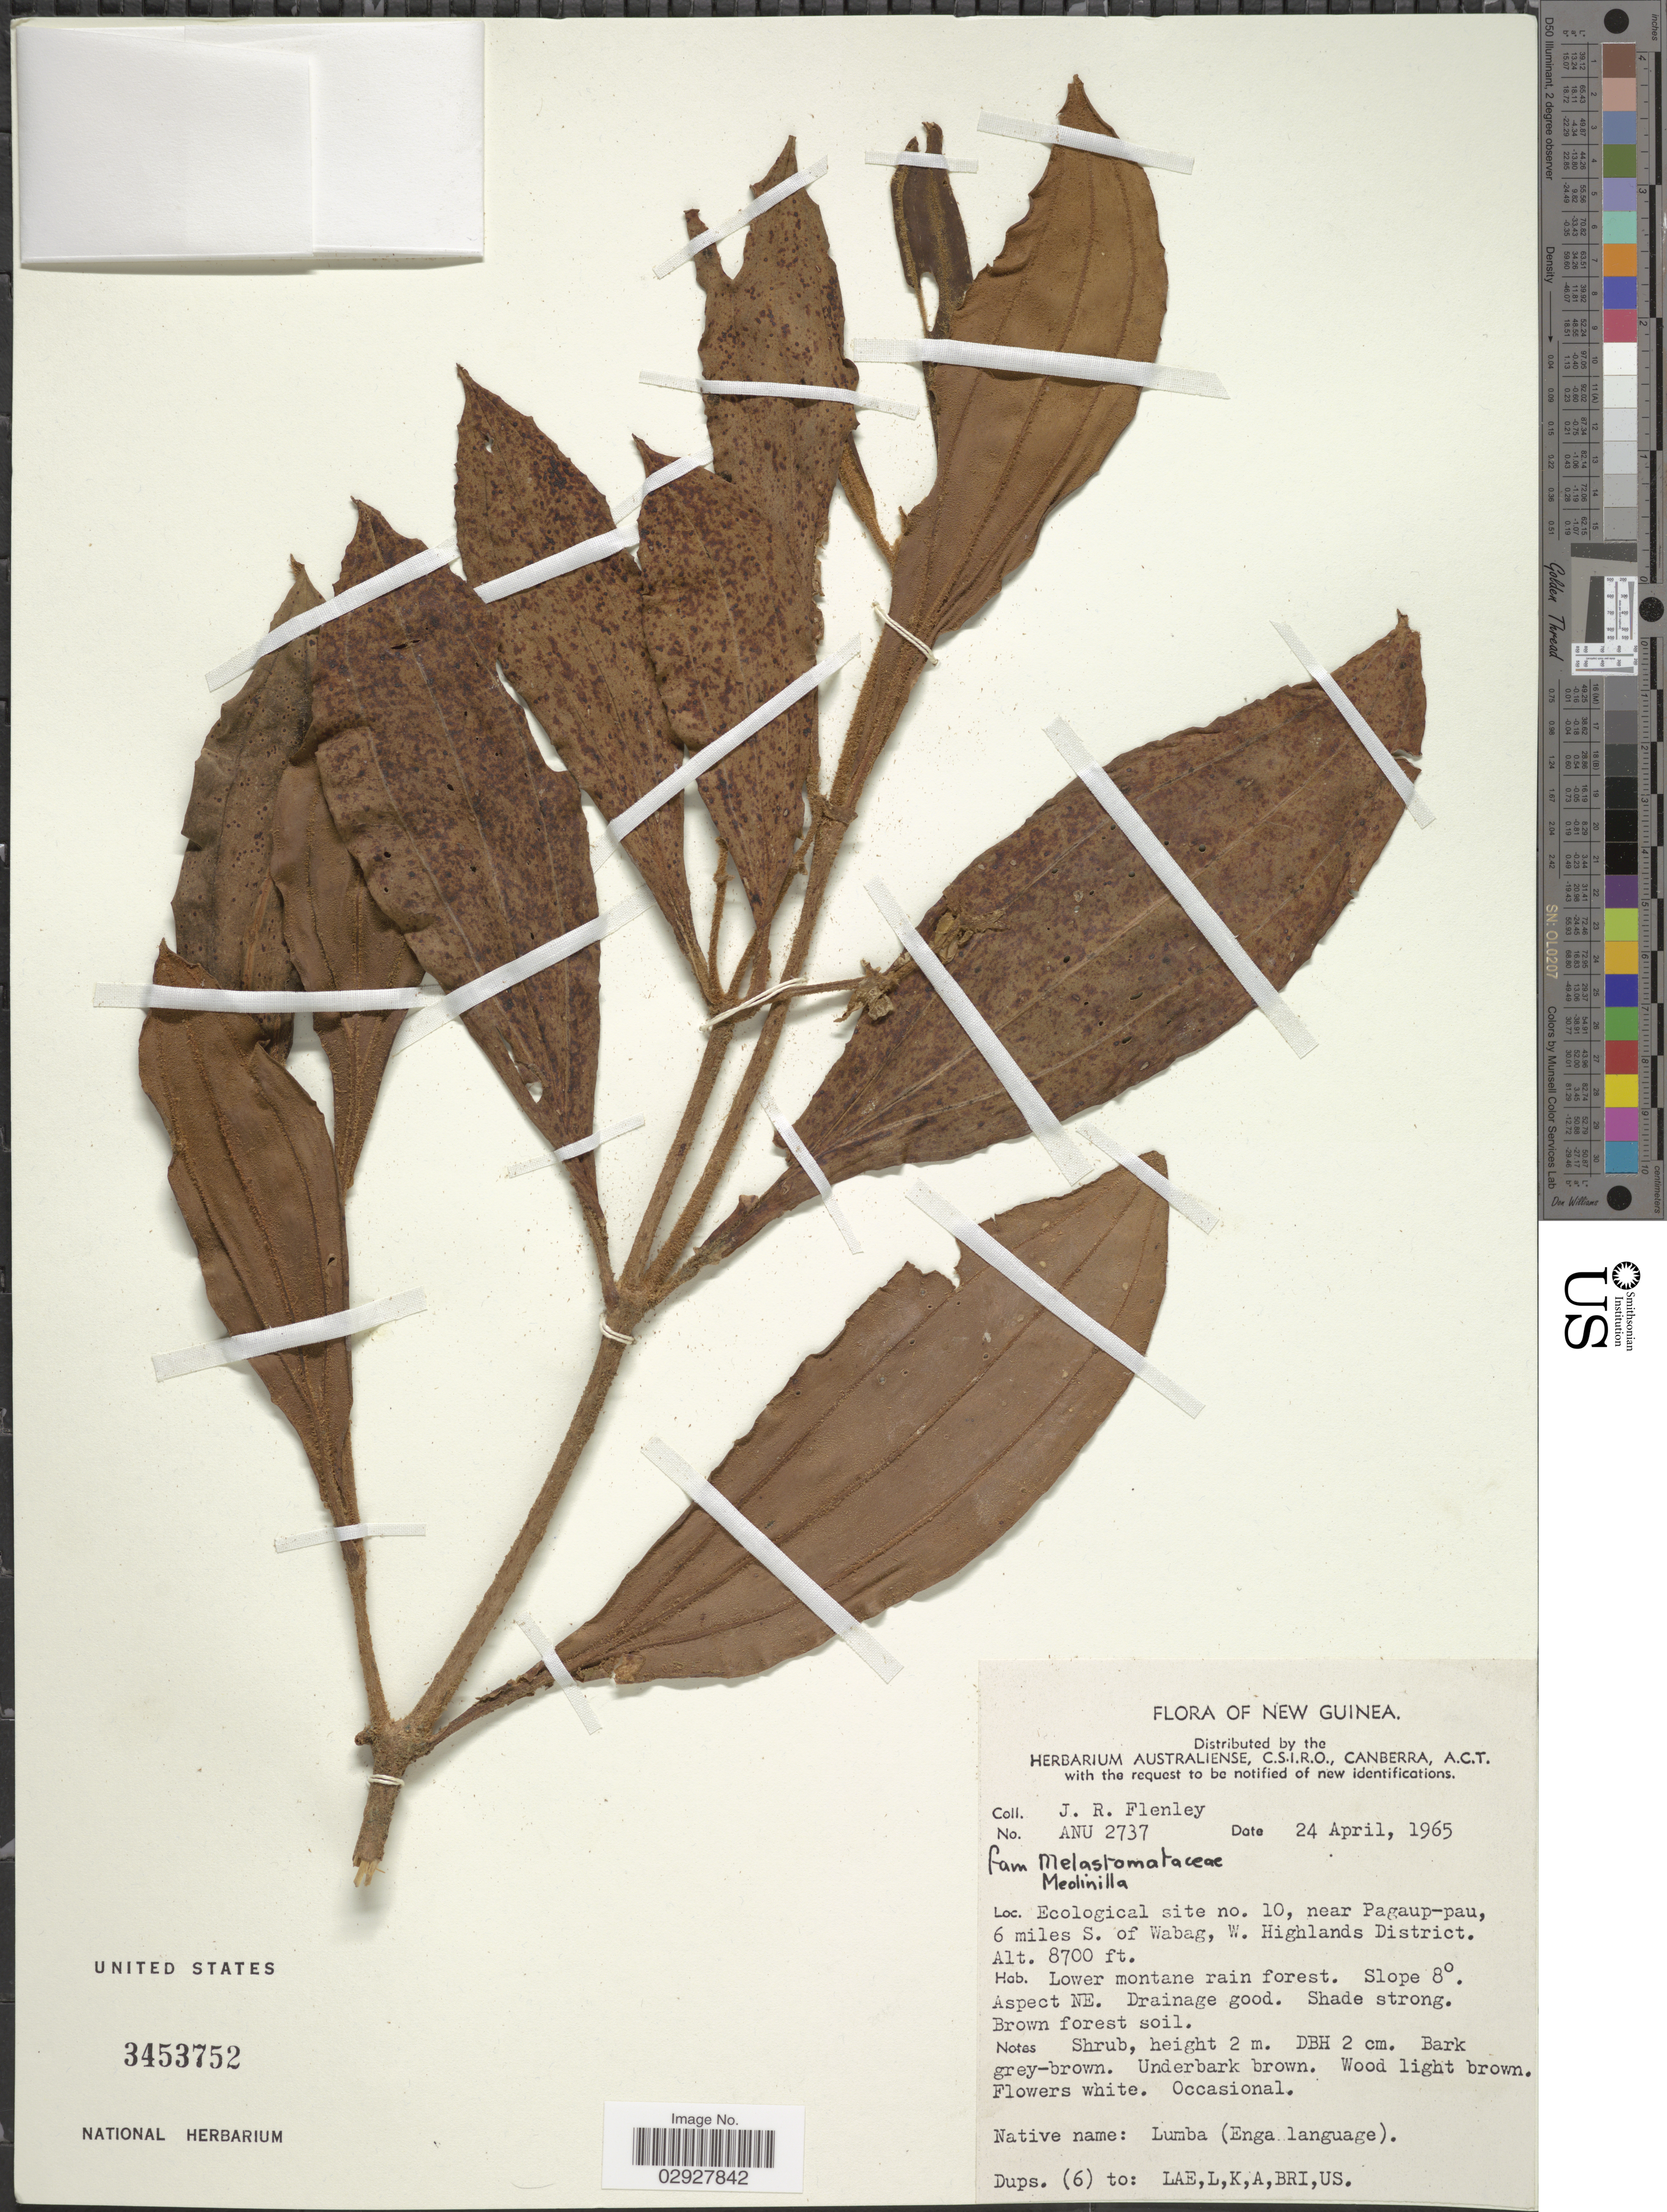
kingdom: Plantae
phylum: Tracheophyta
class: Magnoliopsida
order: Myrtales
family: Melastomataceae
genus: Medinilla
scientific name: Medinilla sp.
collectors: J. Flenley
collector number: ANU 2737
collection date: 1965-04-24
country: Papua New Guinea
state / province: Western Highlands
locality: New Guinea. Ecological site no. 10, near Pagaup-pau, 6 miles S. of Wabag, W. Highlands District.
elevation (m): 2652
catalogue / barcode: US 3453752